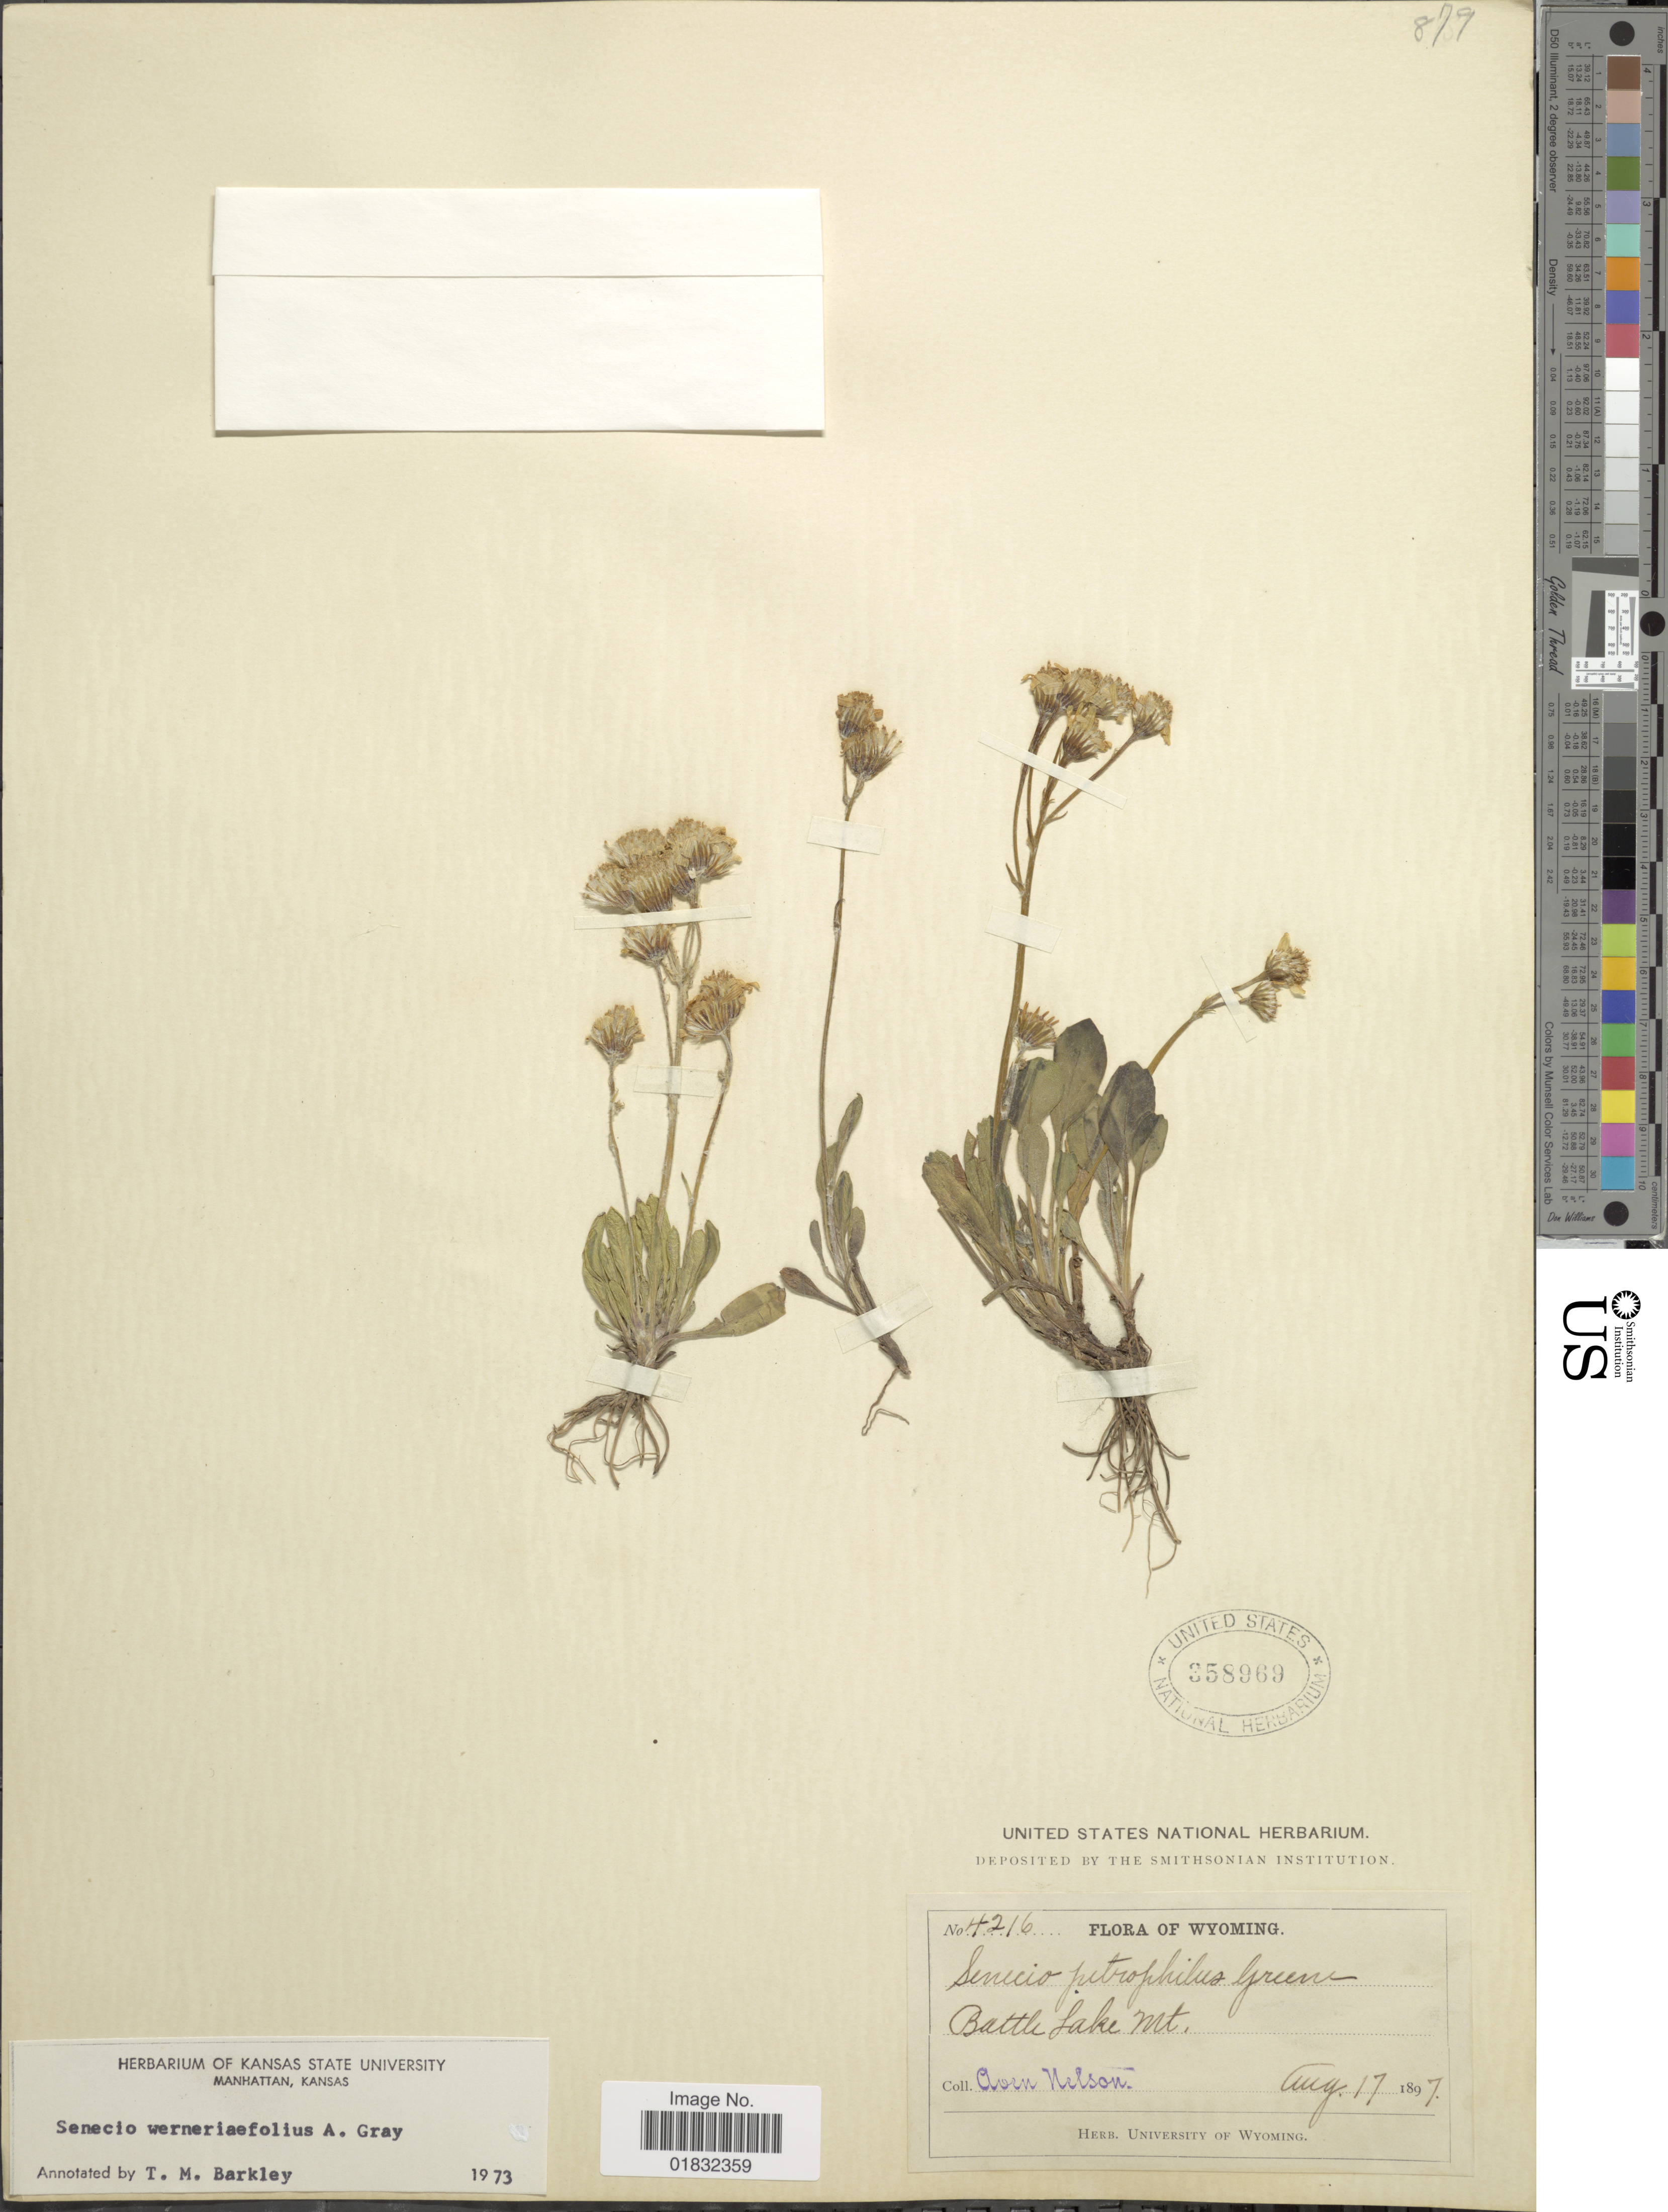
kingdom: Plantae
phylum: Tracheophyta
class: Magnoliopsida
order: Asterales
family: Asteraceae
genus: Packera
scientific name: Packera werneriifolia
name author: (A. Gray) W.A. Weber & Á. Löve ex Trock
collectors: A. Nelson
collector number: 4216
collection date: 1897-08-17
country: United States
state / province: Wyoming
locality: Battle Lake Mt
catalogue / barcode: US 358969